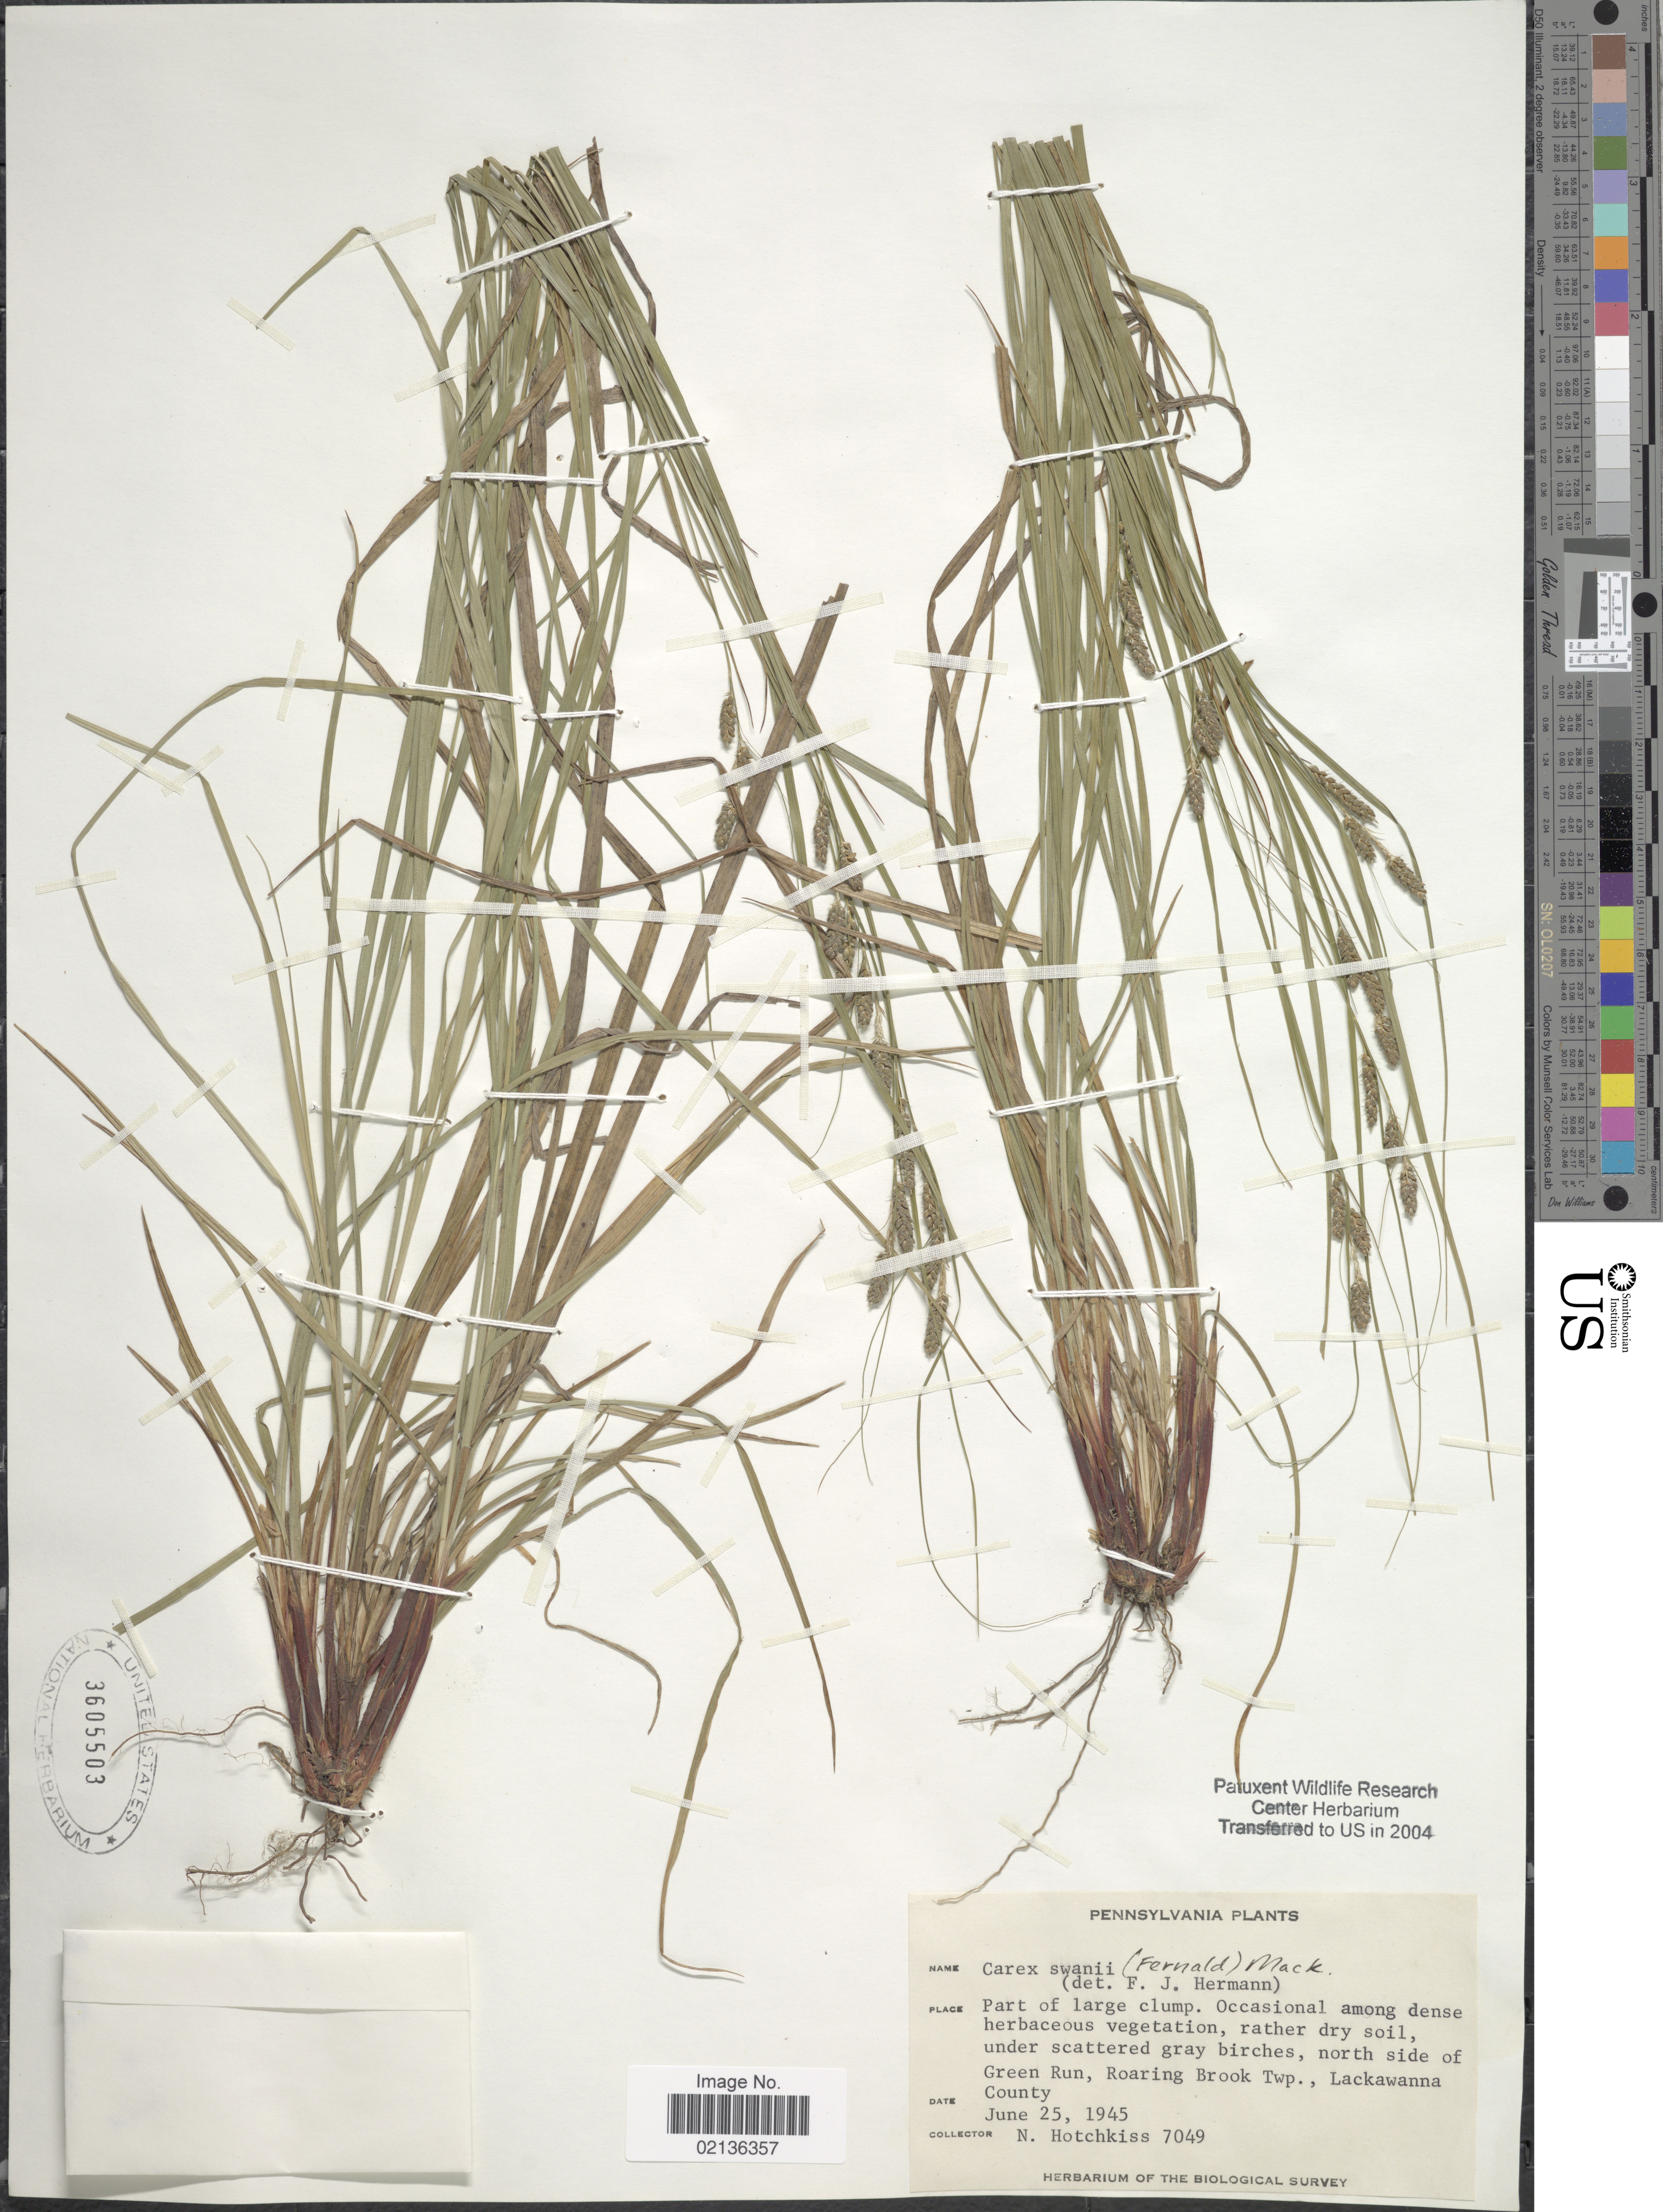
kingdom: Plantae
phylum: Tracheophyta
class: Liliopsida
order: Poales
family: Cyperaceae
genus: Carex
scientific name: Carex swanii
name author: (Fernald) Mack.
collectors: N. Hotchkiss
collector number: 7049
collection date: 1945-06-25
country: United States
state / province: Pennsylvania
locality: North side of Green Run, Roaring Brook Twp., Lackawanna County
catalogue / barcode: US 3605503